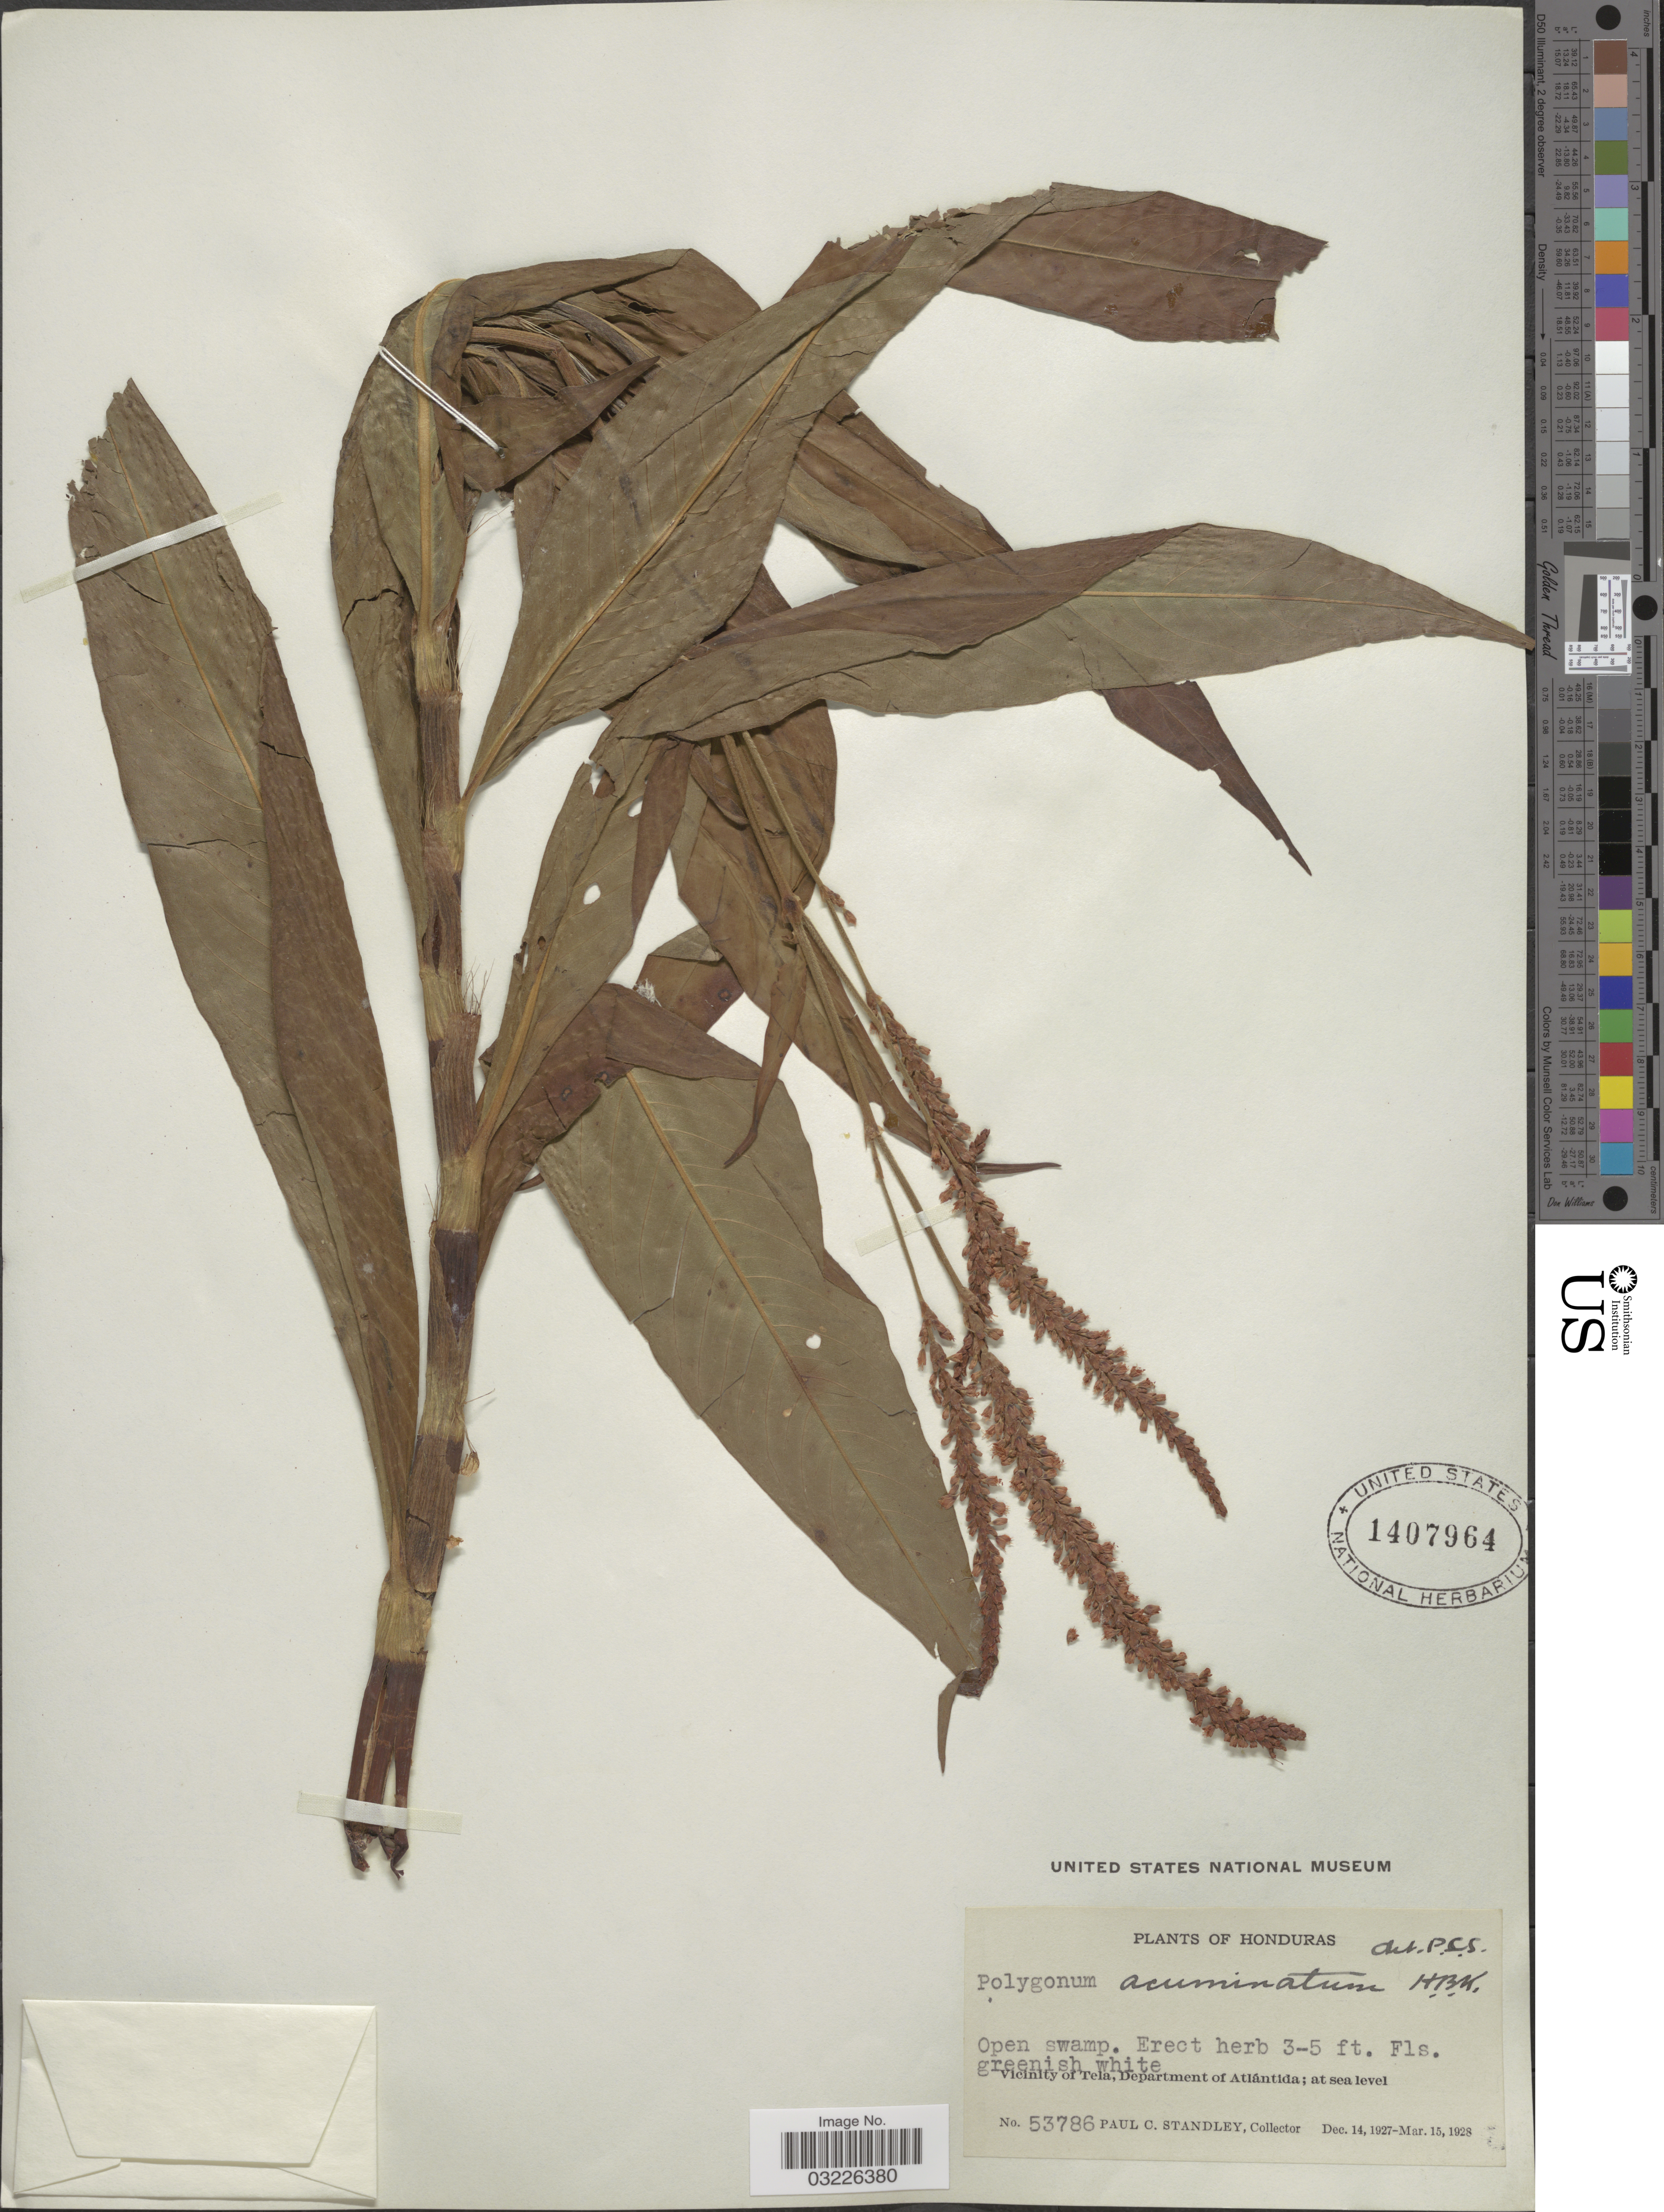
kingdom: Plantae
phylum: Tracheophyta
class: Magnoliopsida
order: Caryophyllales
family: Polygonaceae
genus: Polygonum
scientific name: Polygonum acuminatum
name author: Kunth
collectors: P. C. Standley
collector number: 53786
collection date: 1927-12-14/1928-03-15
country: Honduras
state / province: Atlántida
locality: Vicinity of Tela, Department of Atlántida.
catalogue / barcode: US 1407964